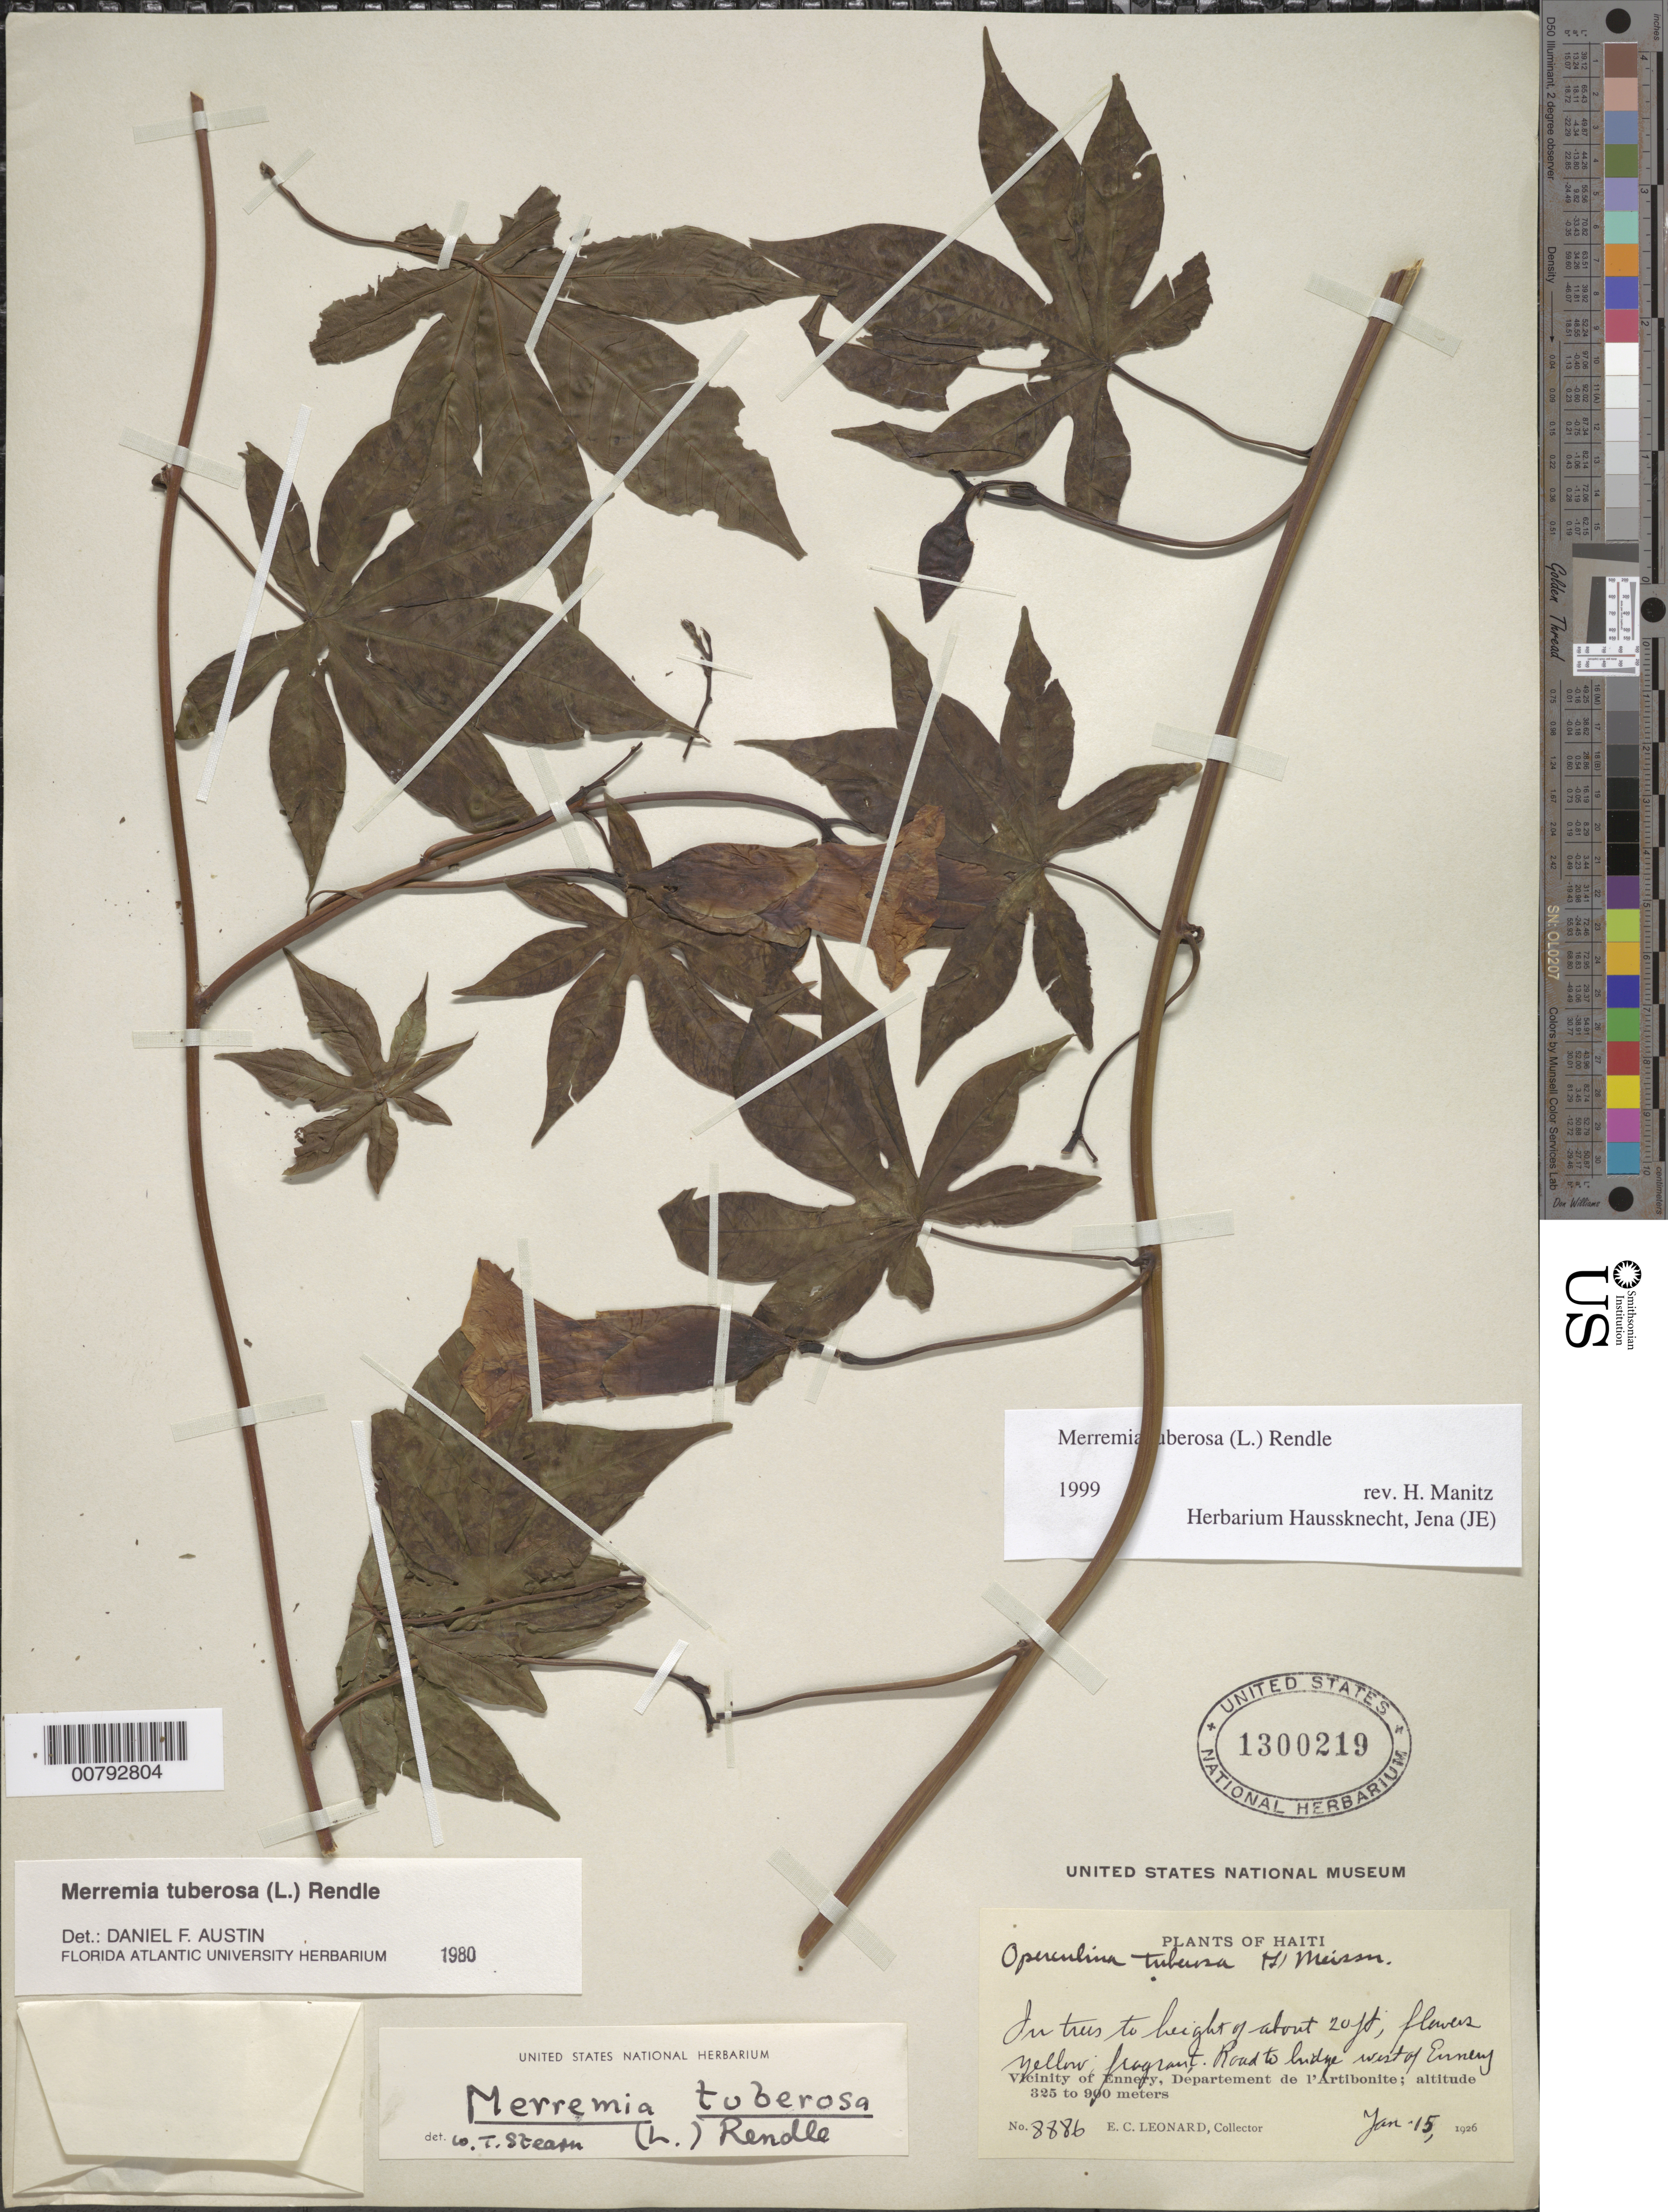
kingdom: Plantae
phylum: Tracheophyta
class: Magnoliopsida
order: Solanales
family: Convolvulaceae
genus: Distimake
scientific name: Distimake tuberosus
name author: (L.) A. R. Simões & Staples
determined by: Strong, Mark T., (BOT), Smithsonian Institution - National Museum of Natural History (UNITED STATES)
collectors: E. C. Leonard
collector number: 8886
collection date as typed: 15 Jan 1926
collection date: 1926-01-15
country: Haiti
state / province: Artibonite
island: Hispaniola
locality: Vicinity of Ennery, road to bridge west of Ennery.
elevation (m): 325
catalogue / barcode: US 1300219